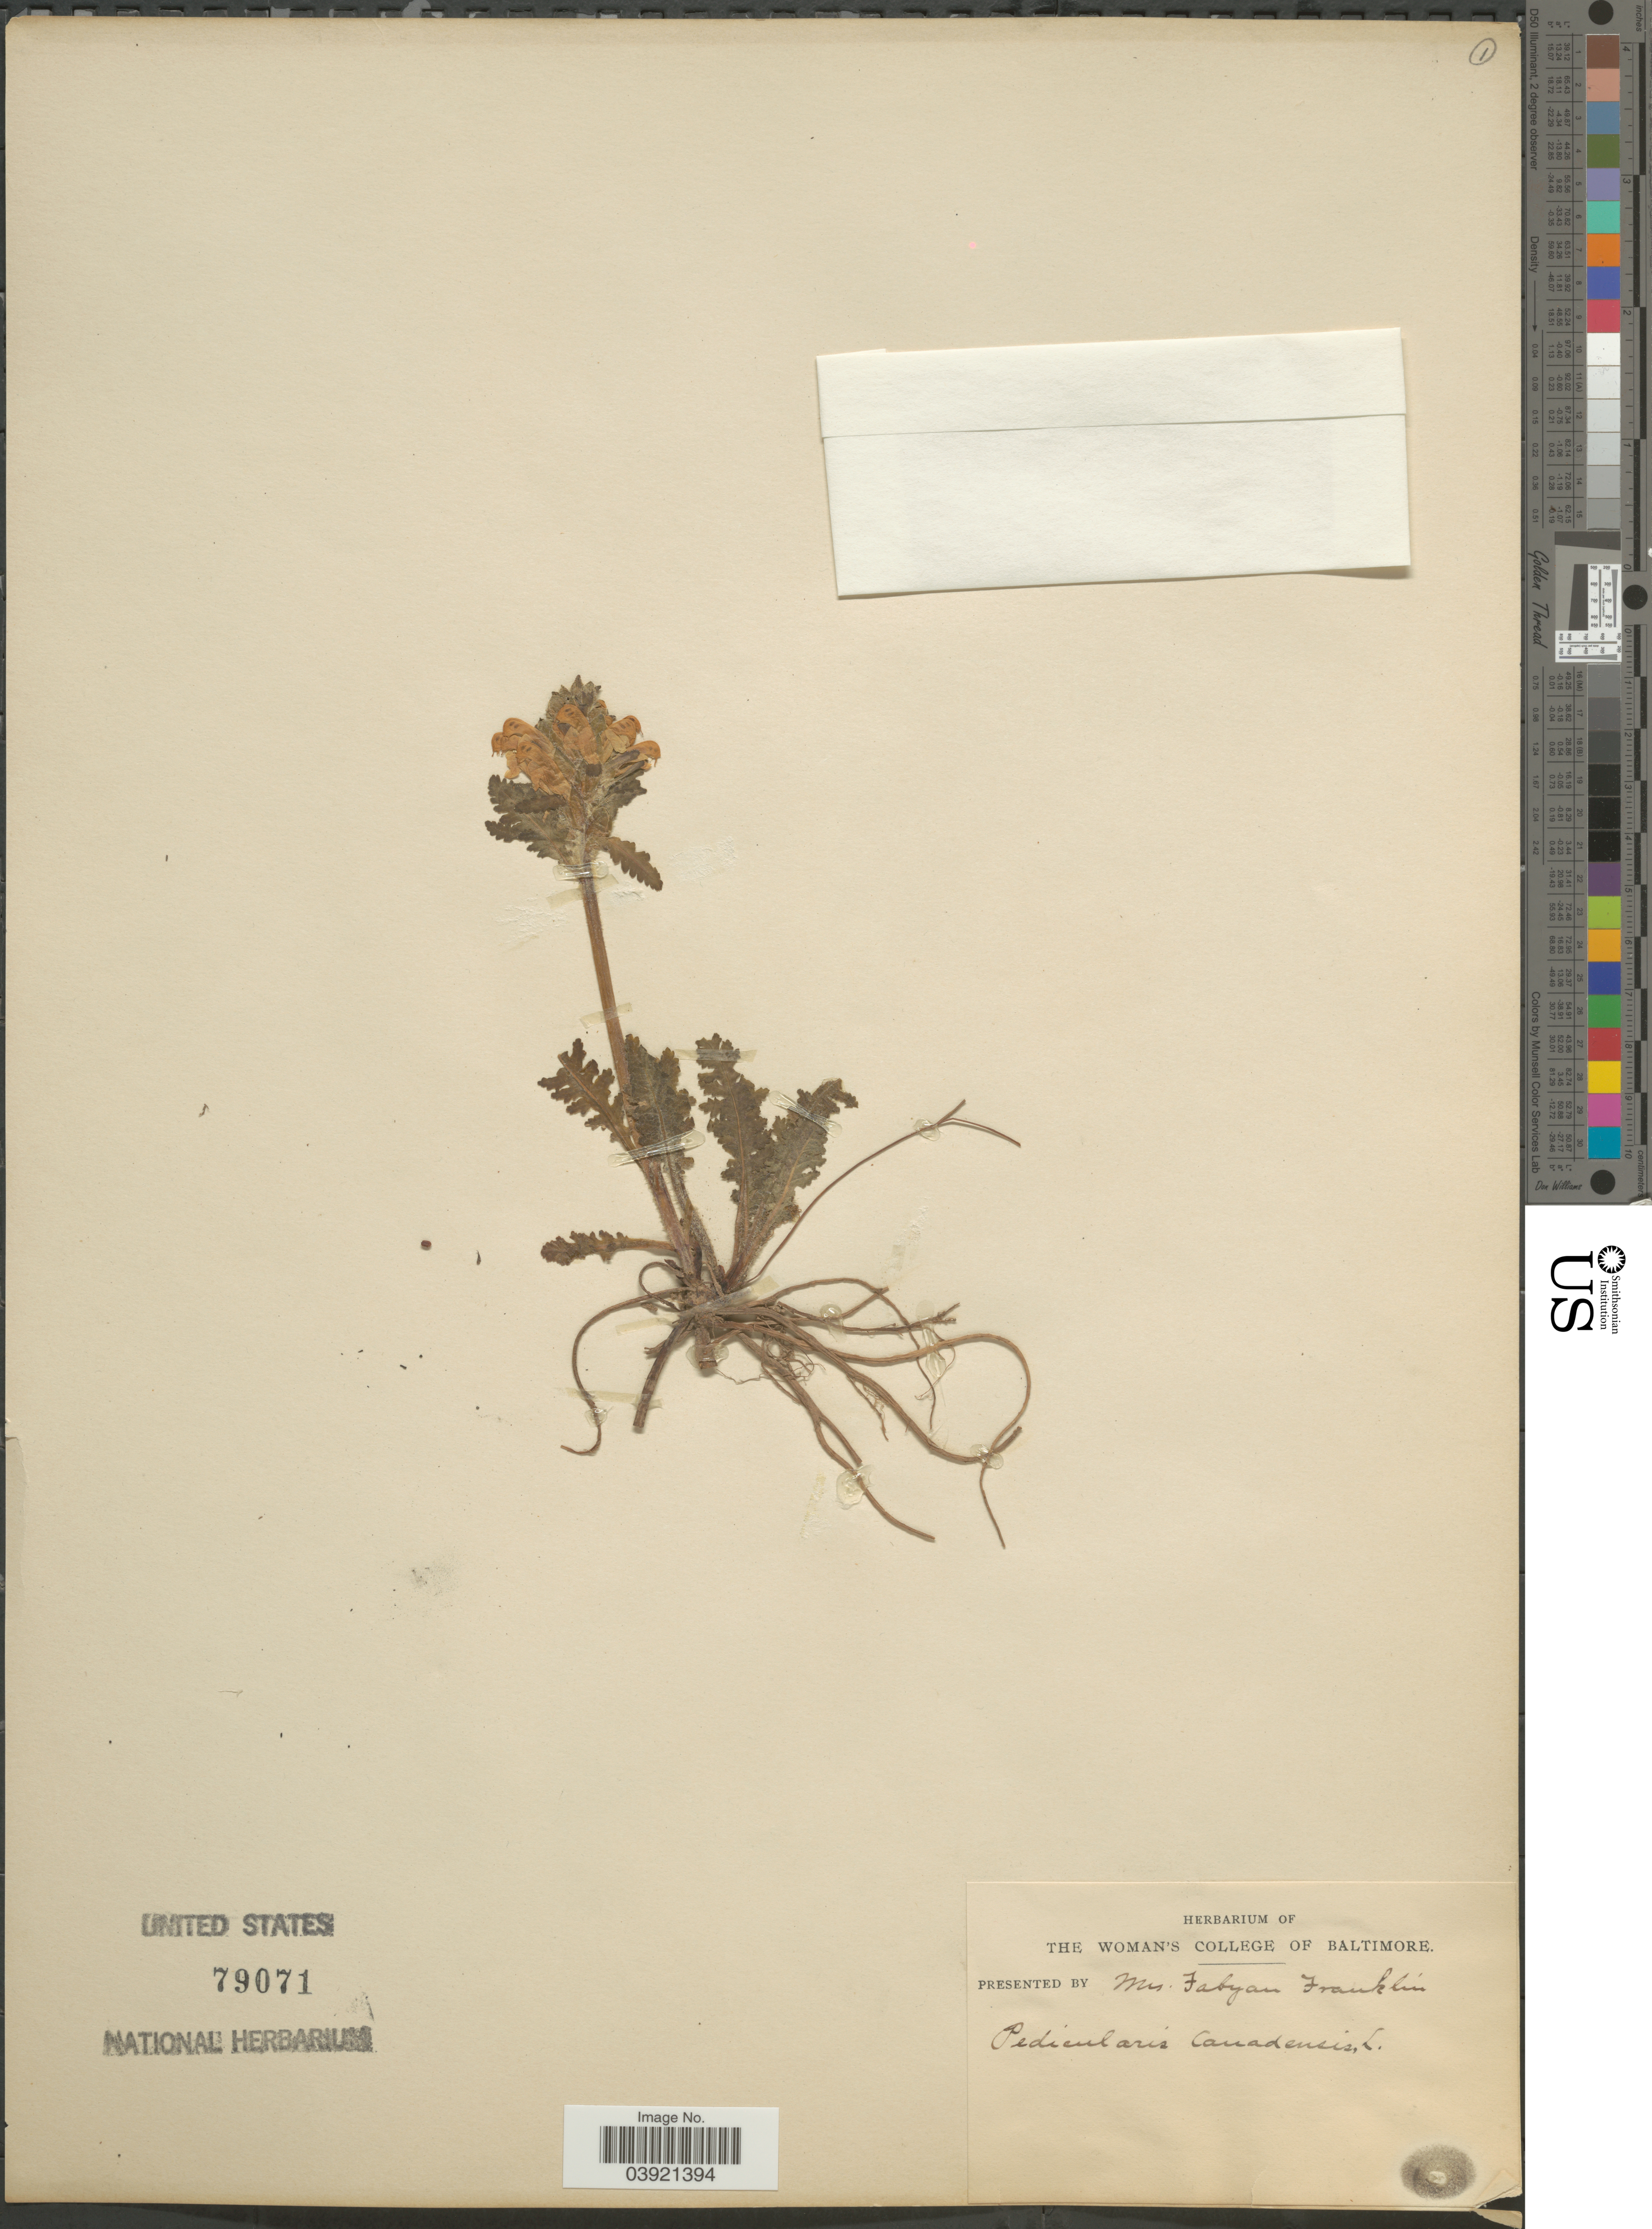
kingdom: Plantae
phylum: Tracheophyta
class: Magnoliopsida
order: Lamiales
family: Orobanchaceae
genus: Pedicularis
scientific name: Pedicularis canadensis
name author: L.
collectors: F. Franklin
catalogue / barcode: US 79071